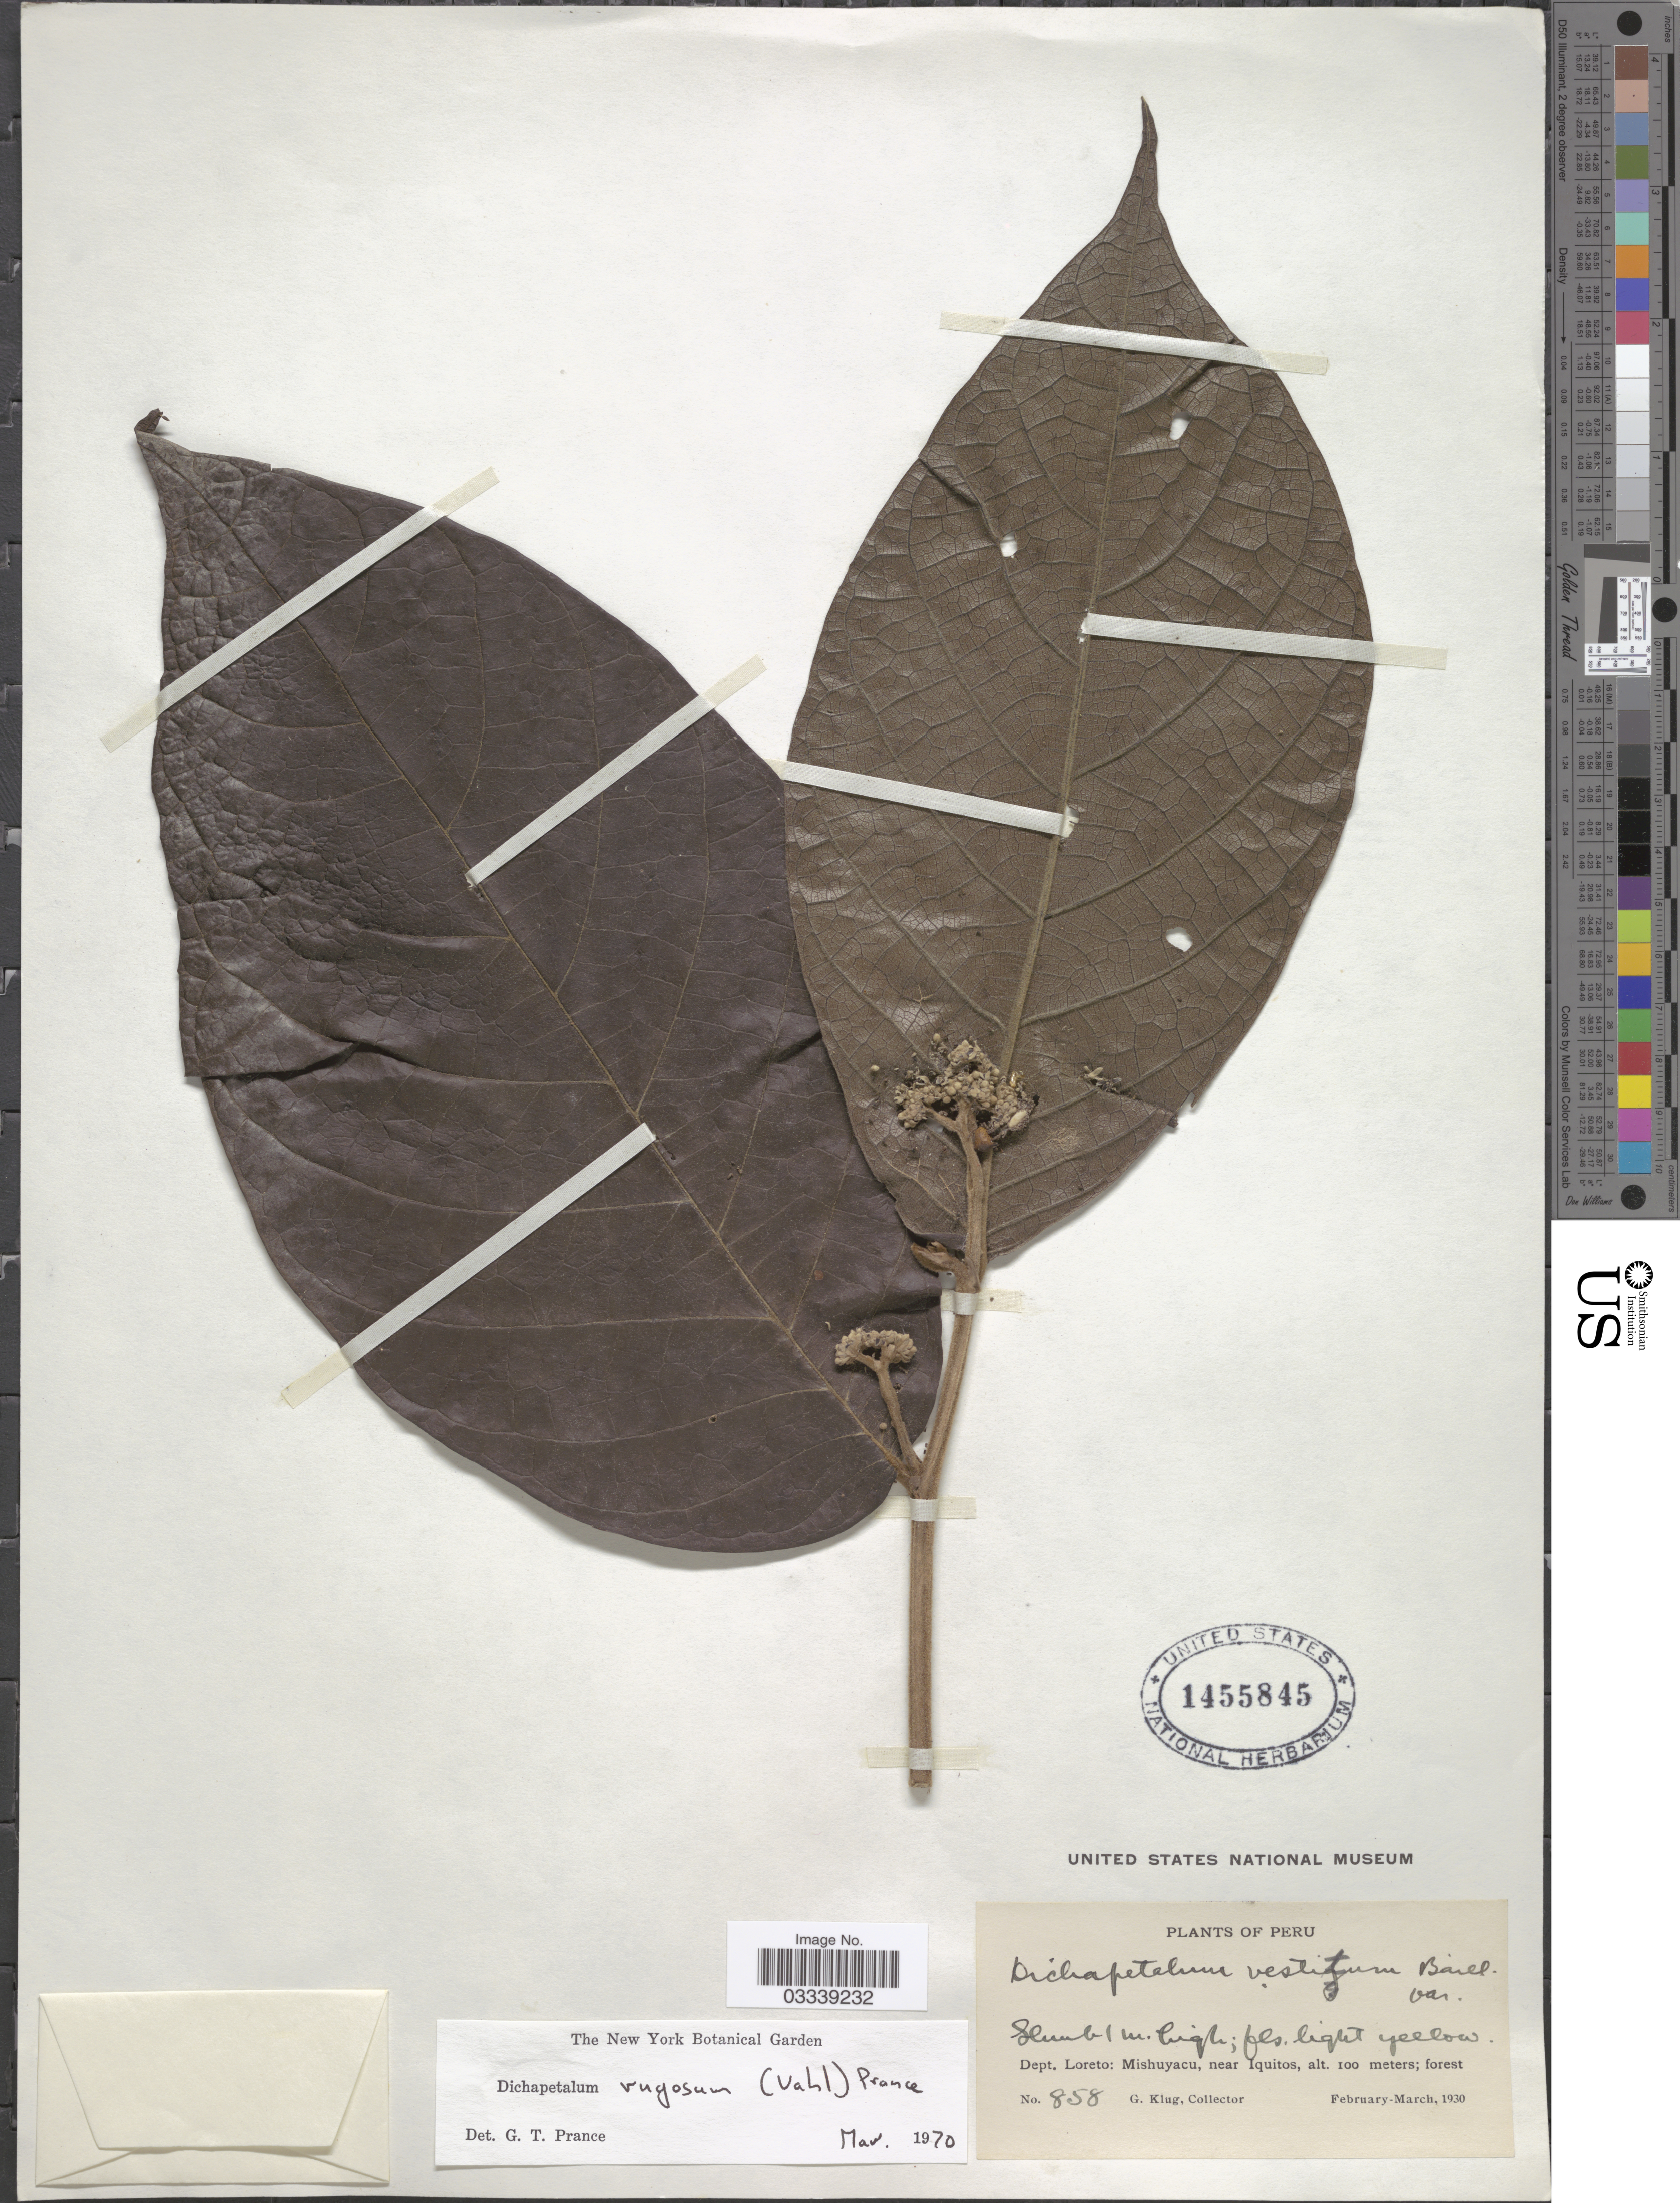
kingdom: Plantae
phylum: Tracheophyta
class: Magnoliopsida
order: Malpighiales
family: Dichapetalaceae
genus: Dichapetalum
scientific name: Dichapetalum rugosum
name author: (Vahl) Prance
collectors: G. Klug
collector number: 858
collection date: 1930-02/1930-03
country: Peru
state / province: Loreto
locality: Dept. Loreto: Mishuyacu, near Iquitos.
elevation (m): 100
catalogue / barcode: US 1455845